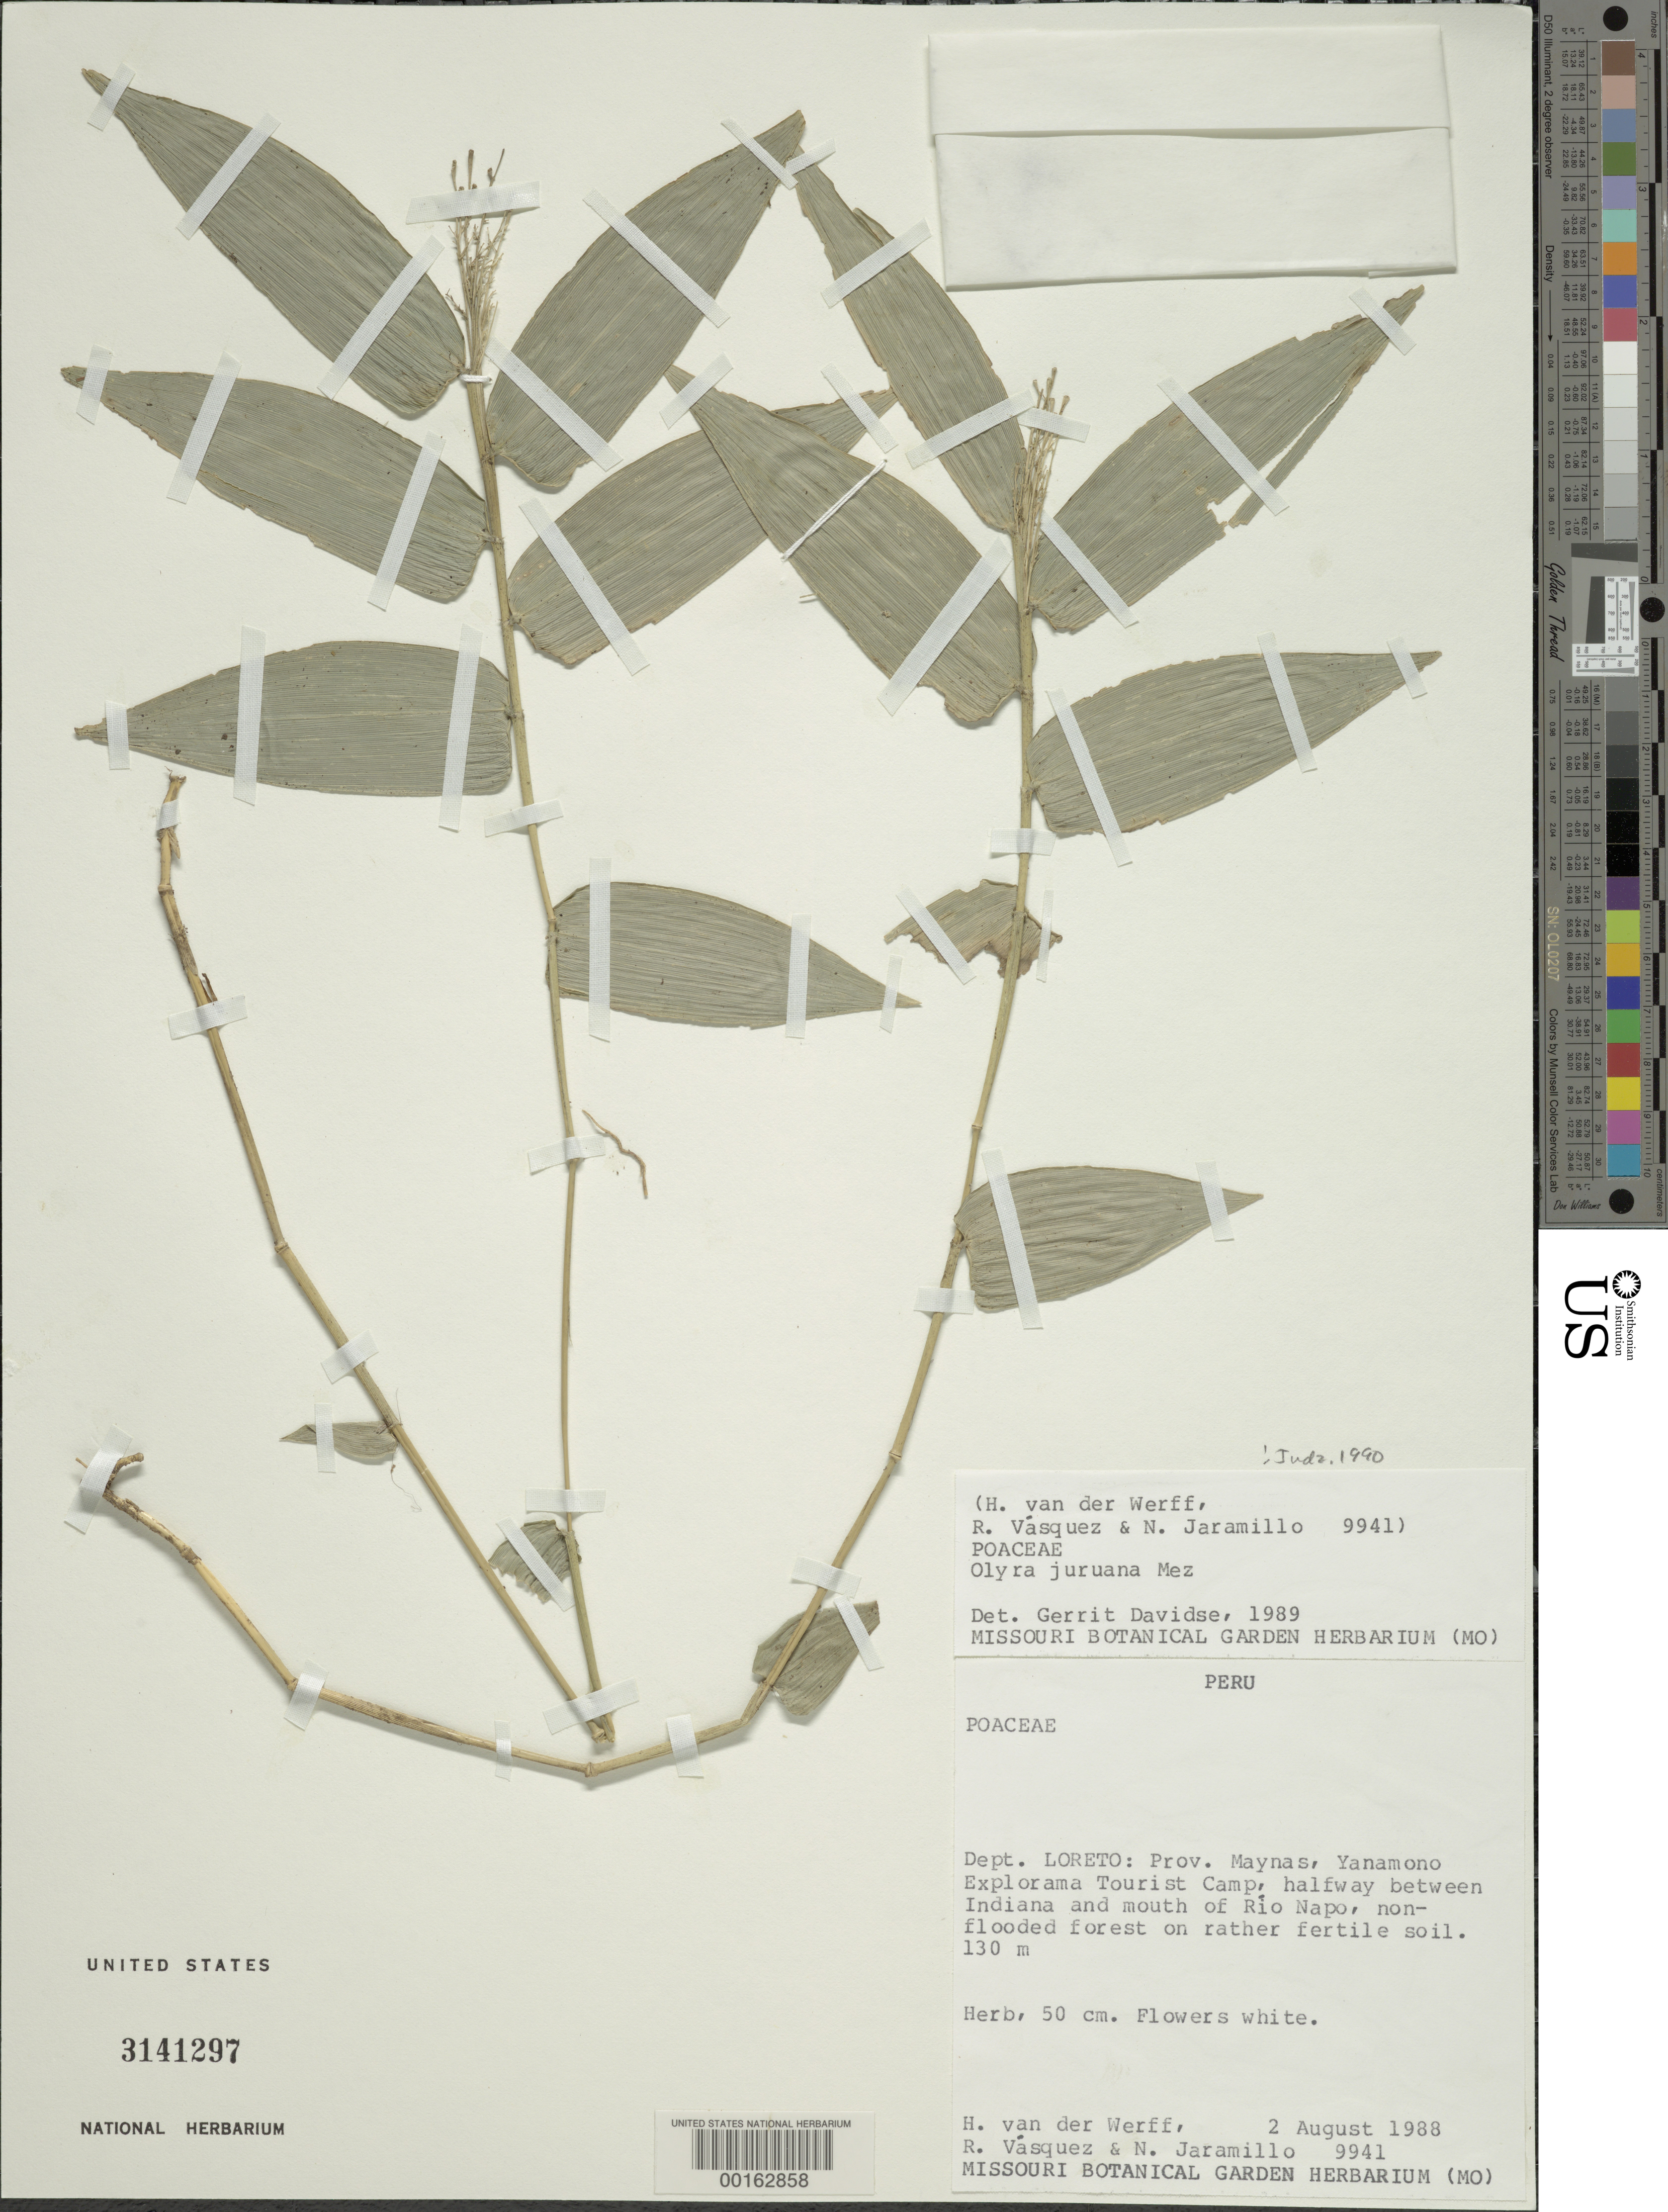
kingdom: Plantae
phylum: Tracheophyta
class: Liliopsida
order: Poales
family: Poaceae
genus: Olyra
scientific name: Olyra juruana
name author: Mez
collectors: H. van der Werff, R. Vasquez & N. Jaramillo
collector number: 9941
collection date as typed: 02 Aug 1988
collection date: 1988-08-02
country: Peru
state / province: Loreto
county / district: Maynas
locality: Yanamono, explorama tourist camp, between indiana and mouth of rio napo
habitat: Non flooded forest on rather fertile soil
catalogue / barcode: US 3141297